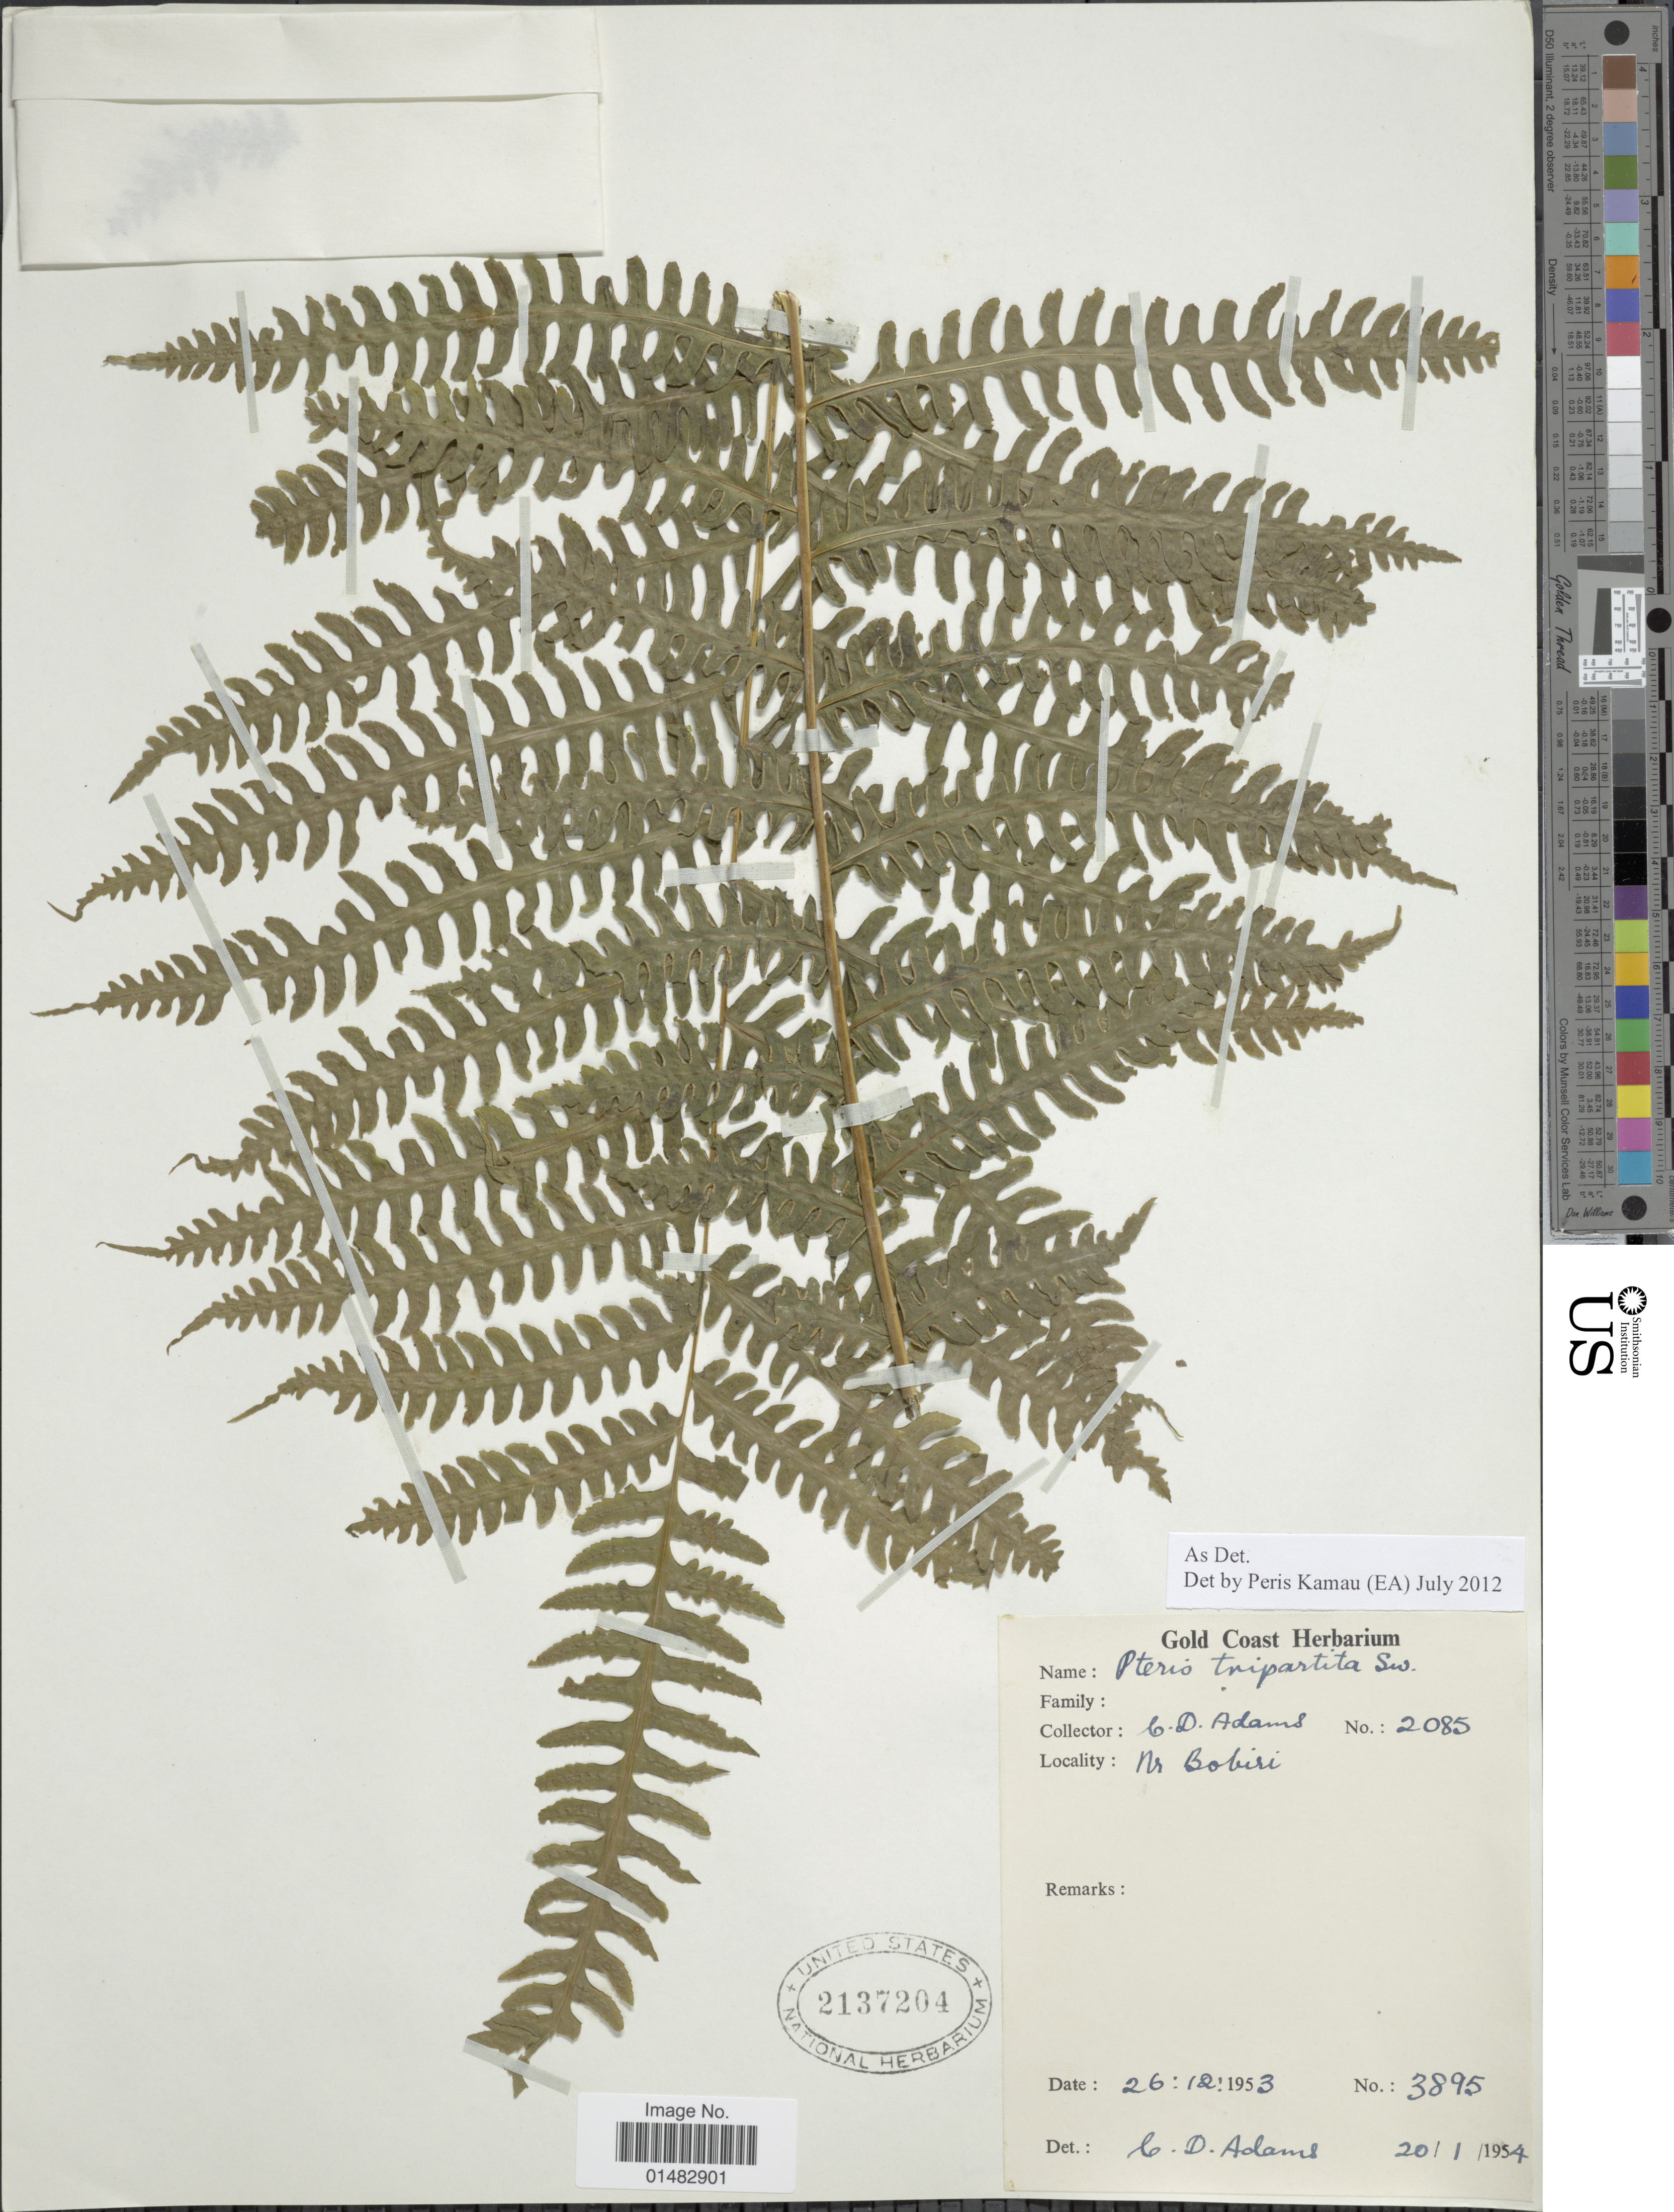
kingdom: Plantae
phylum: Tracheophyta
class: Polypodiopsida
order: Polypodiales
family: Pteridaceae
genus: Pteris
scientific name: Pteris tripartita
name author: Sw.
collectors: C. D. Adams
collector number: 2085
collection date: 1953-12-26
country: Ghana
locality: Gold Coast, Nr, Bobiri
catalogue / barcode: US 2137204